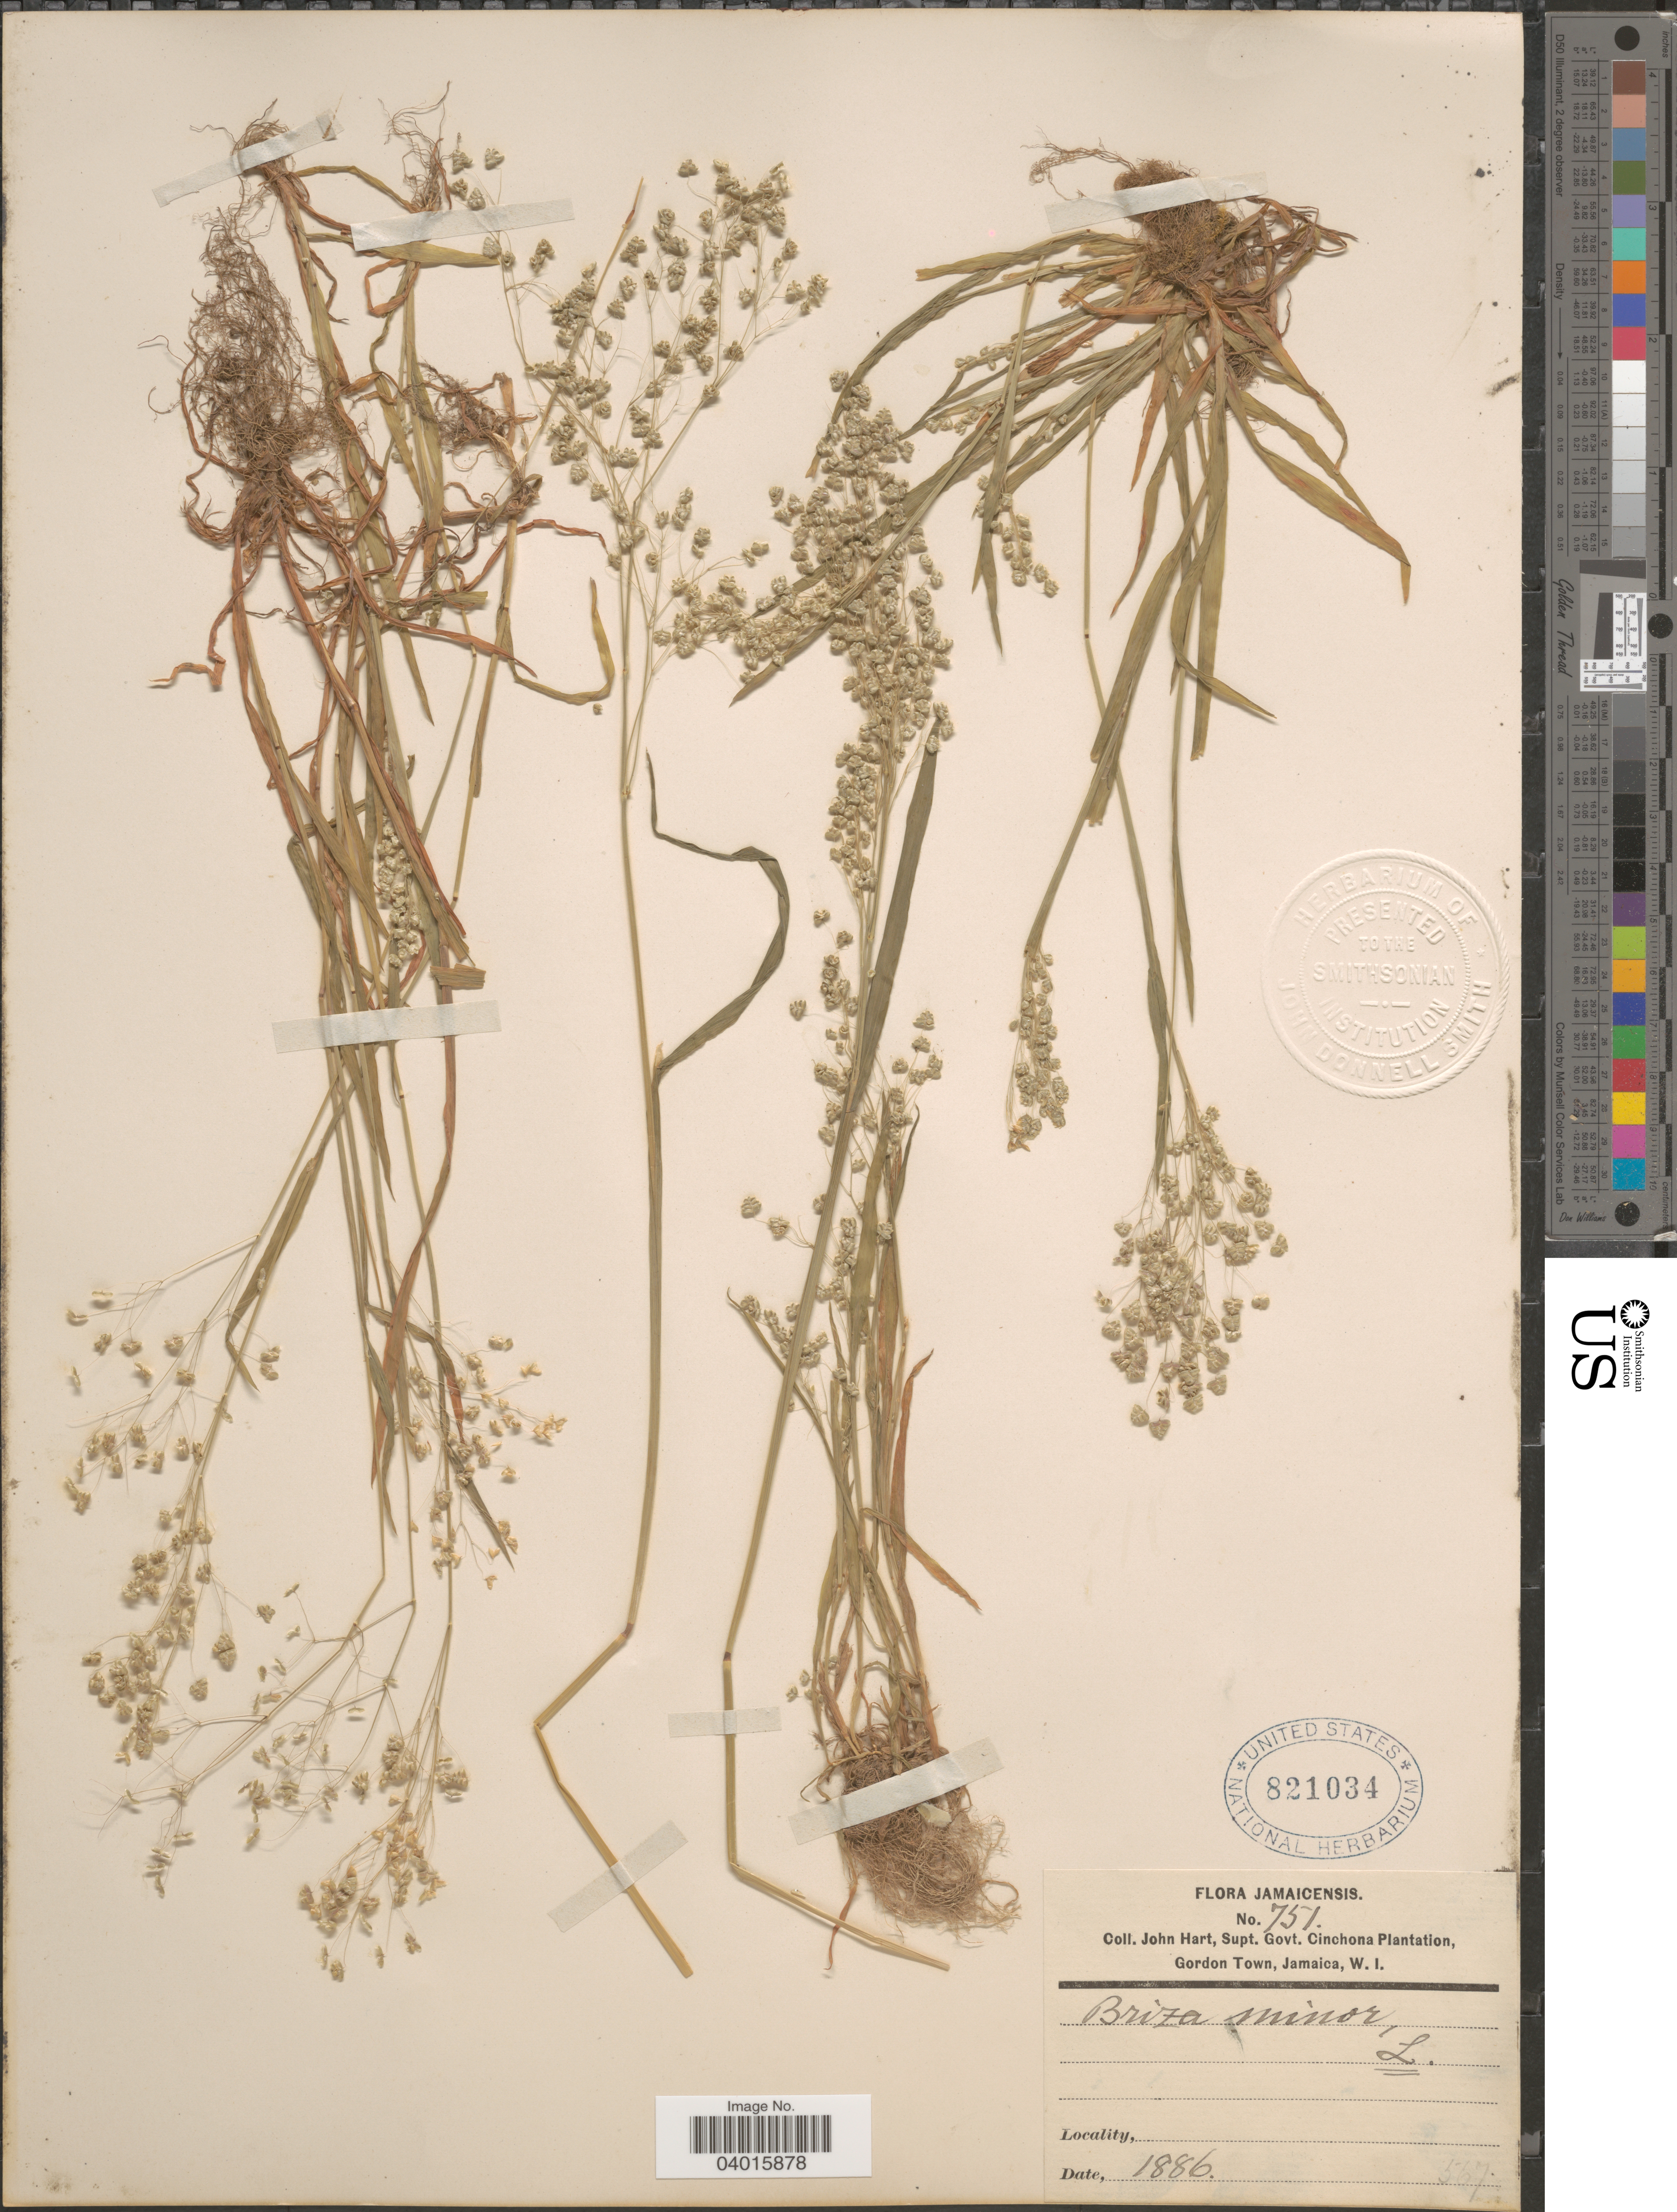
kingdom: Plantae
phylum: Tracheophyta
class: Liliopsida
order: Poales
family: Poaceae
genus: Briza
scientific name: Briza minor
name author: L.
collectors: J. H. Hart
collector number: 751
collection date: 1886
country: Jamaica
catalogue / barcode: US 821034